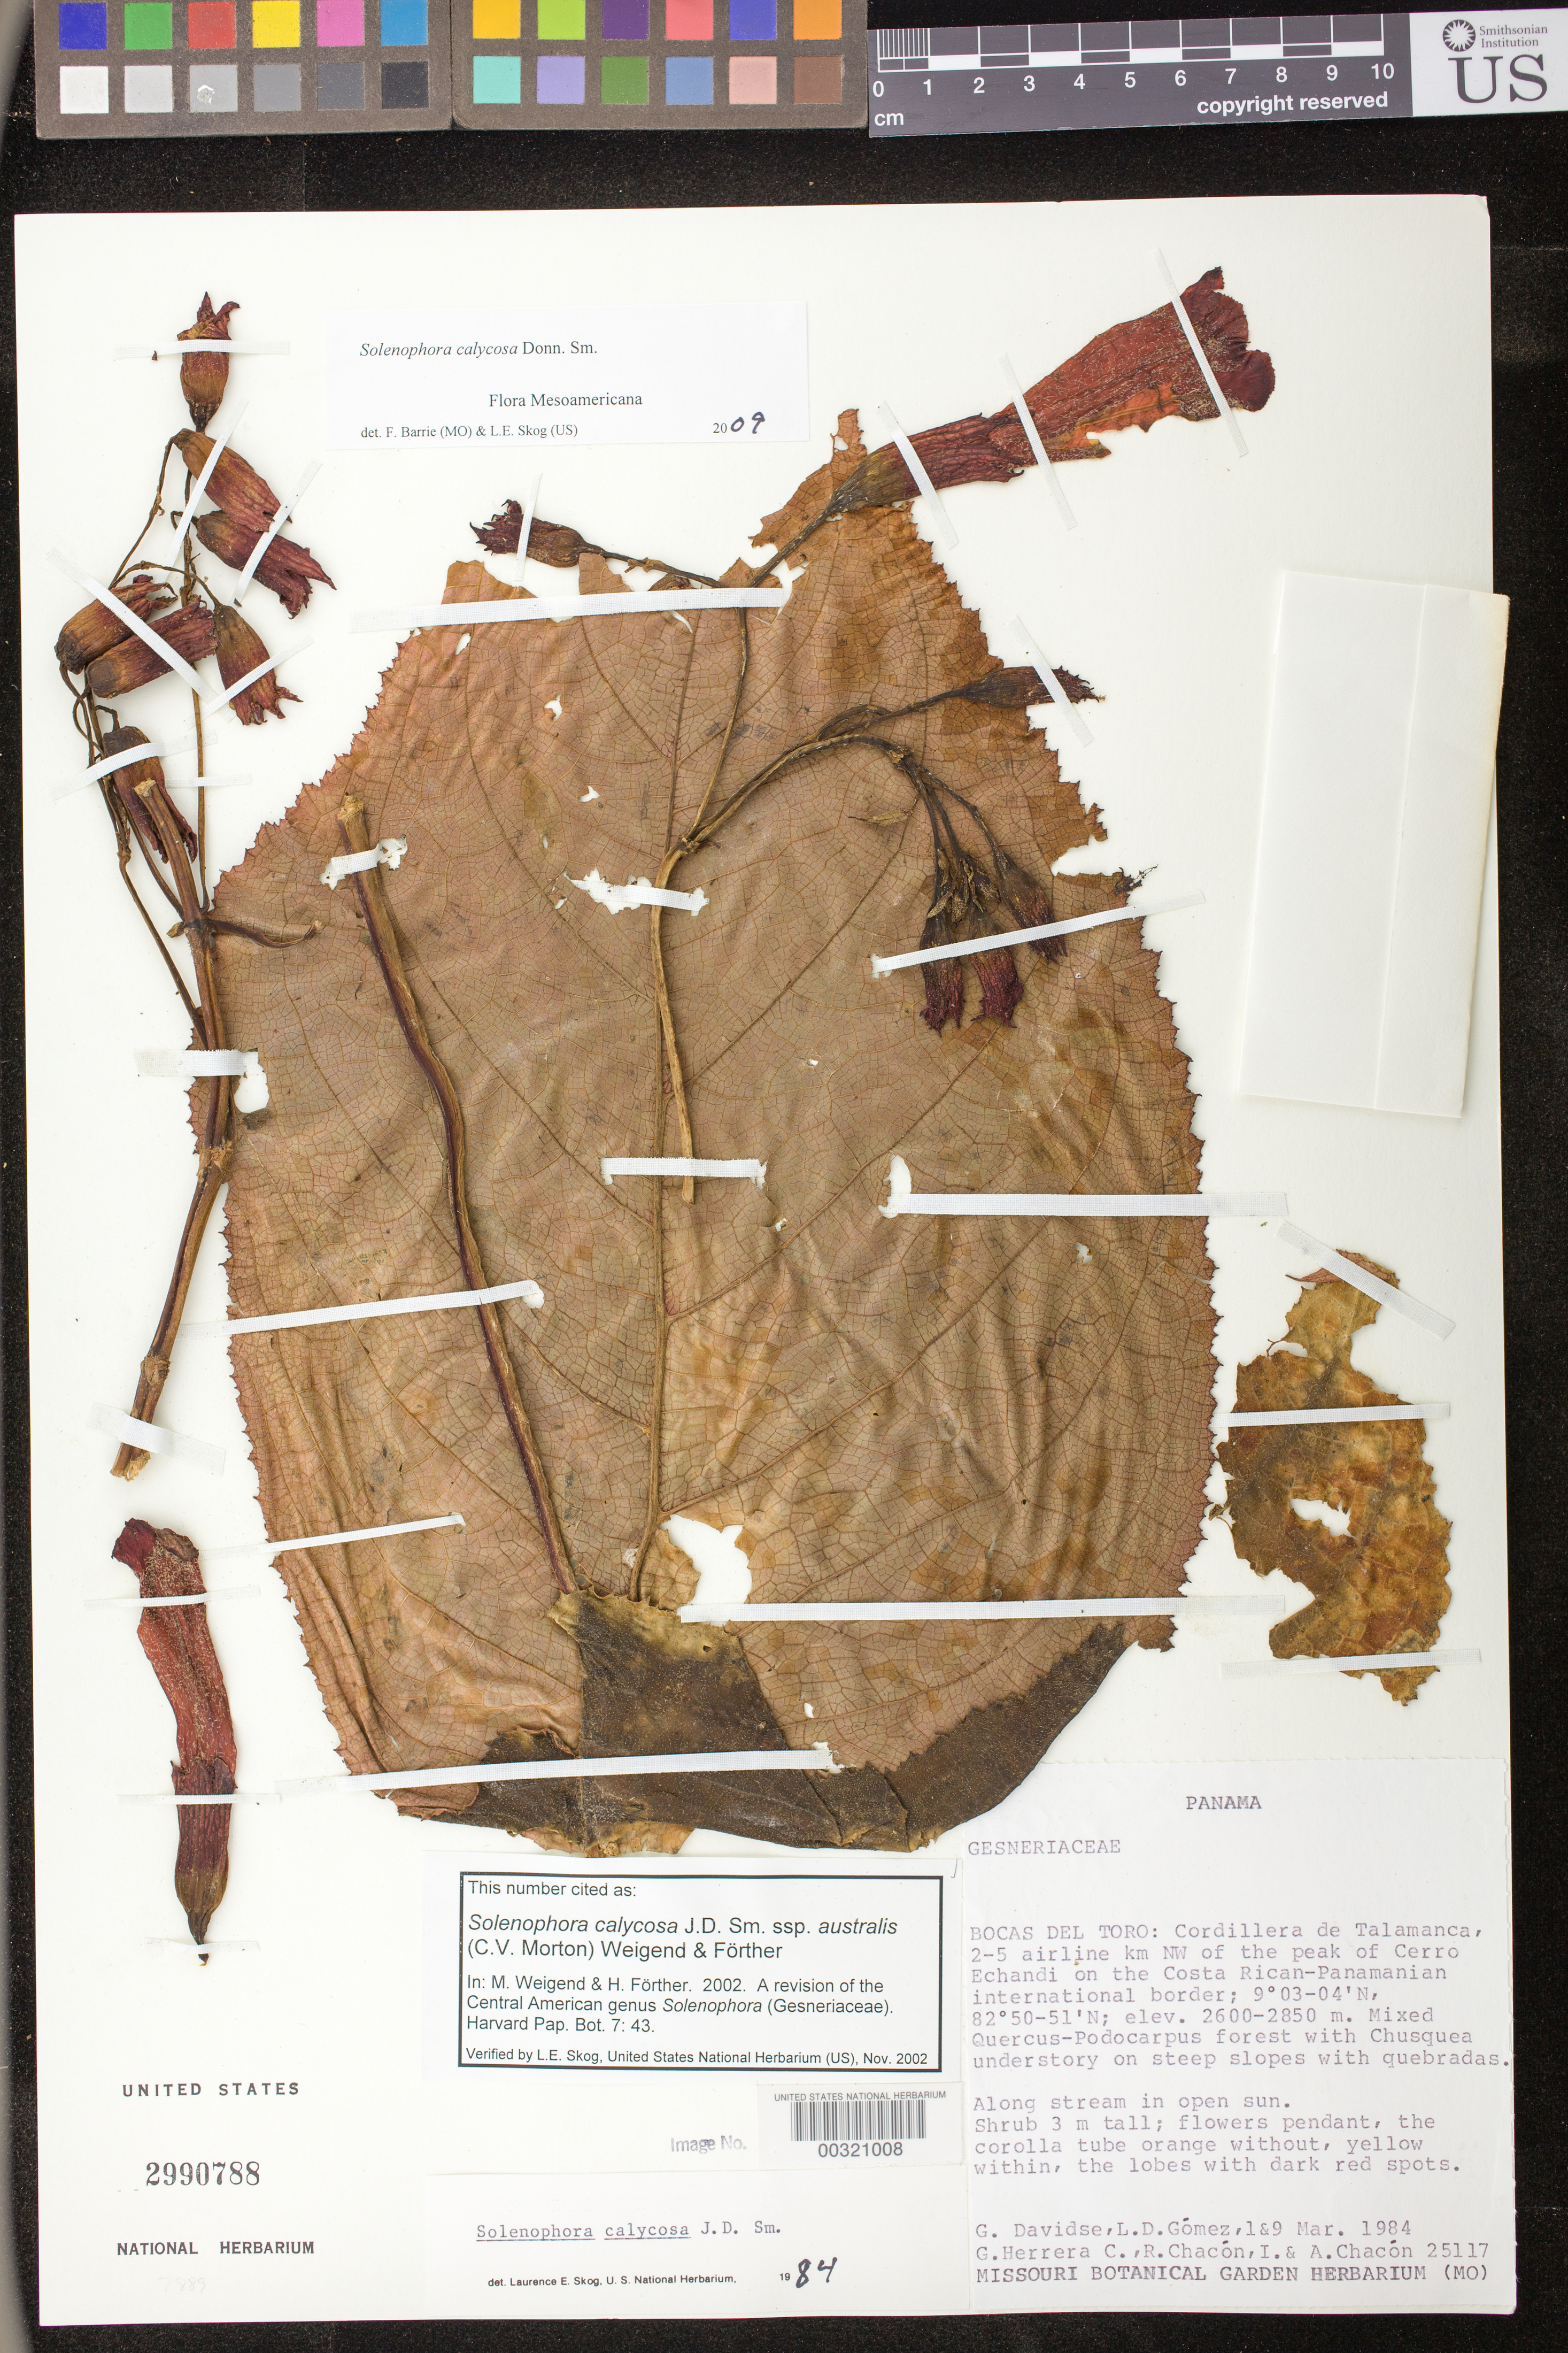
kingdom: Plantae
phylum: Tracheophyta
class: Magnoliopsida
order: Lamiales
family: Gesneriaceae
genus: Solenophora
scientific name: Solenophora calycosa subsp. australis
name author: (C.V. Morton) Weigend & Förther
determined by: Weigend; Förther, Harald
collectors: G. Davidse, L. D. Gómez, G. Herrera Ch., R. Chacón, I. Chacón & A. Chacón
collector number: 25117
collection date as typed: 1-9 Mar 1984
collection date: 1984-03-01/1984-03-09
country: Panama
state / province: Bocas del Toro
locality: Cordillera de Talamanca, 2-5 airline km NW of the peak of Cerro Echandi on the Costa Rican-Panamanian international border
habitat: Mixed Quercus-Podocarpus forest with Chusquea understory on steep slopes with quebradas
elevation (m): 2600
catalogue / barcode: US 2990788